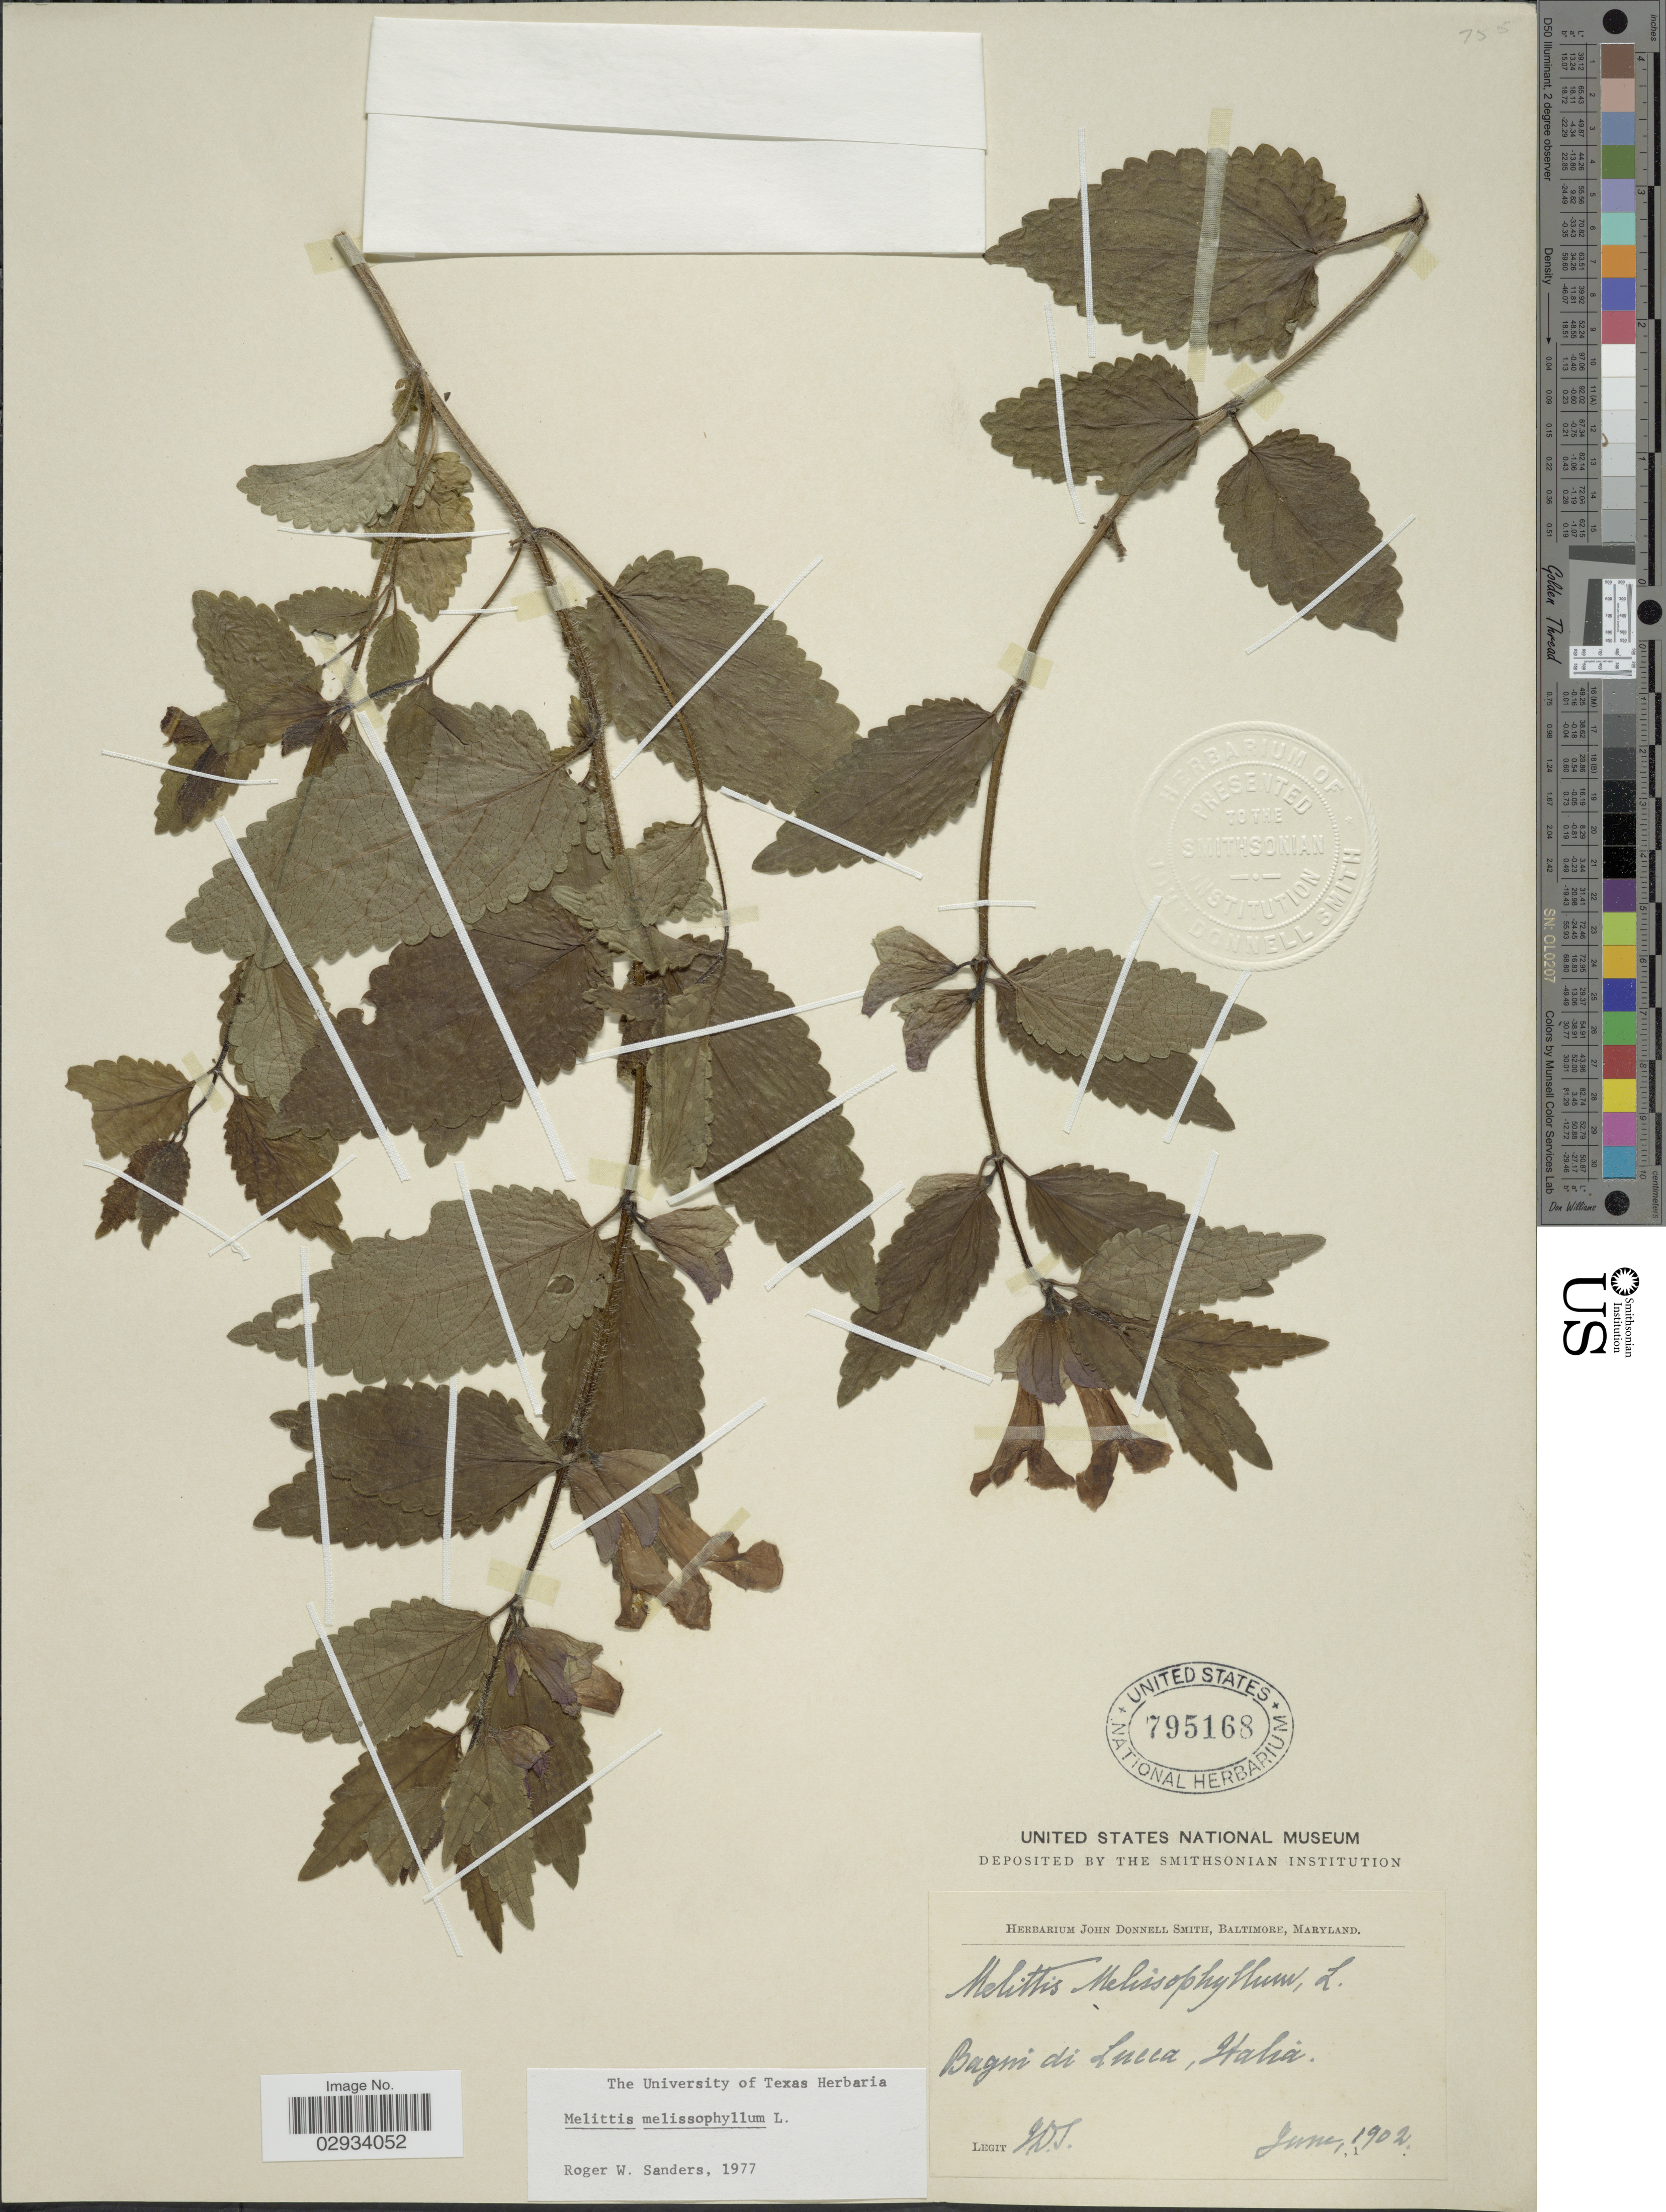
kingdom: Plantae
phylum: Tracheophyta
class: Magnoliopsida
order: Lamiales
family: Lamiaceae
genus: Melittis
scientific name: Melittis melissophyllum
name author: L.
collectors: J. Donnell Smith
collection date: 1902-06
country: Italy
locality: Bagni di Lucca, Itaha.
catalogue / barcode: US 795168